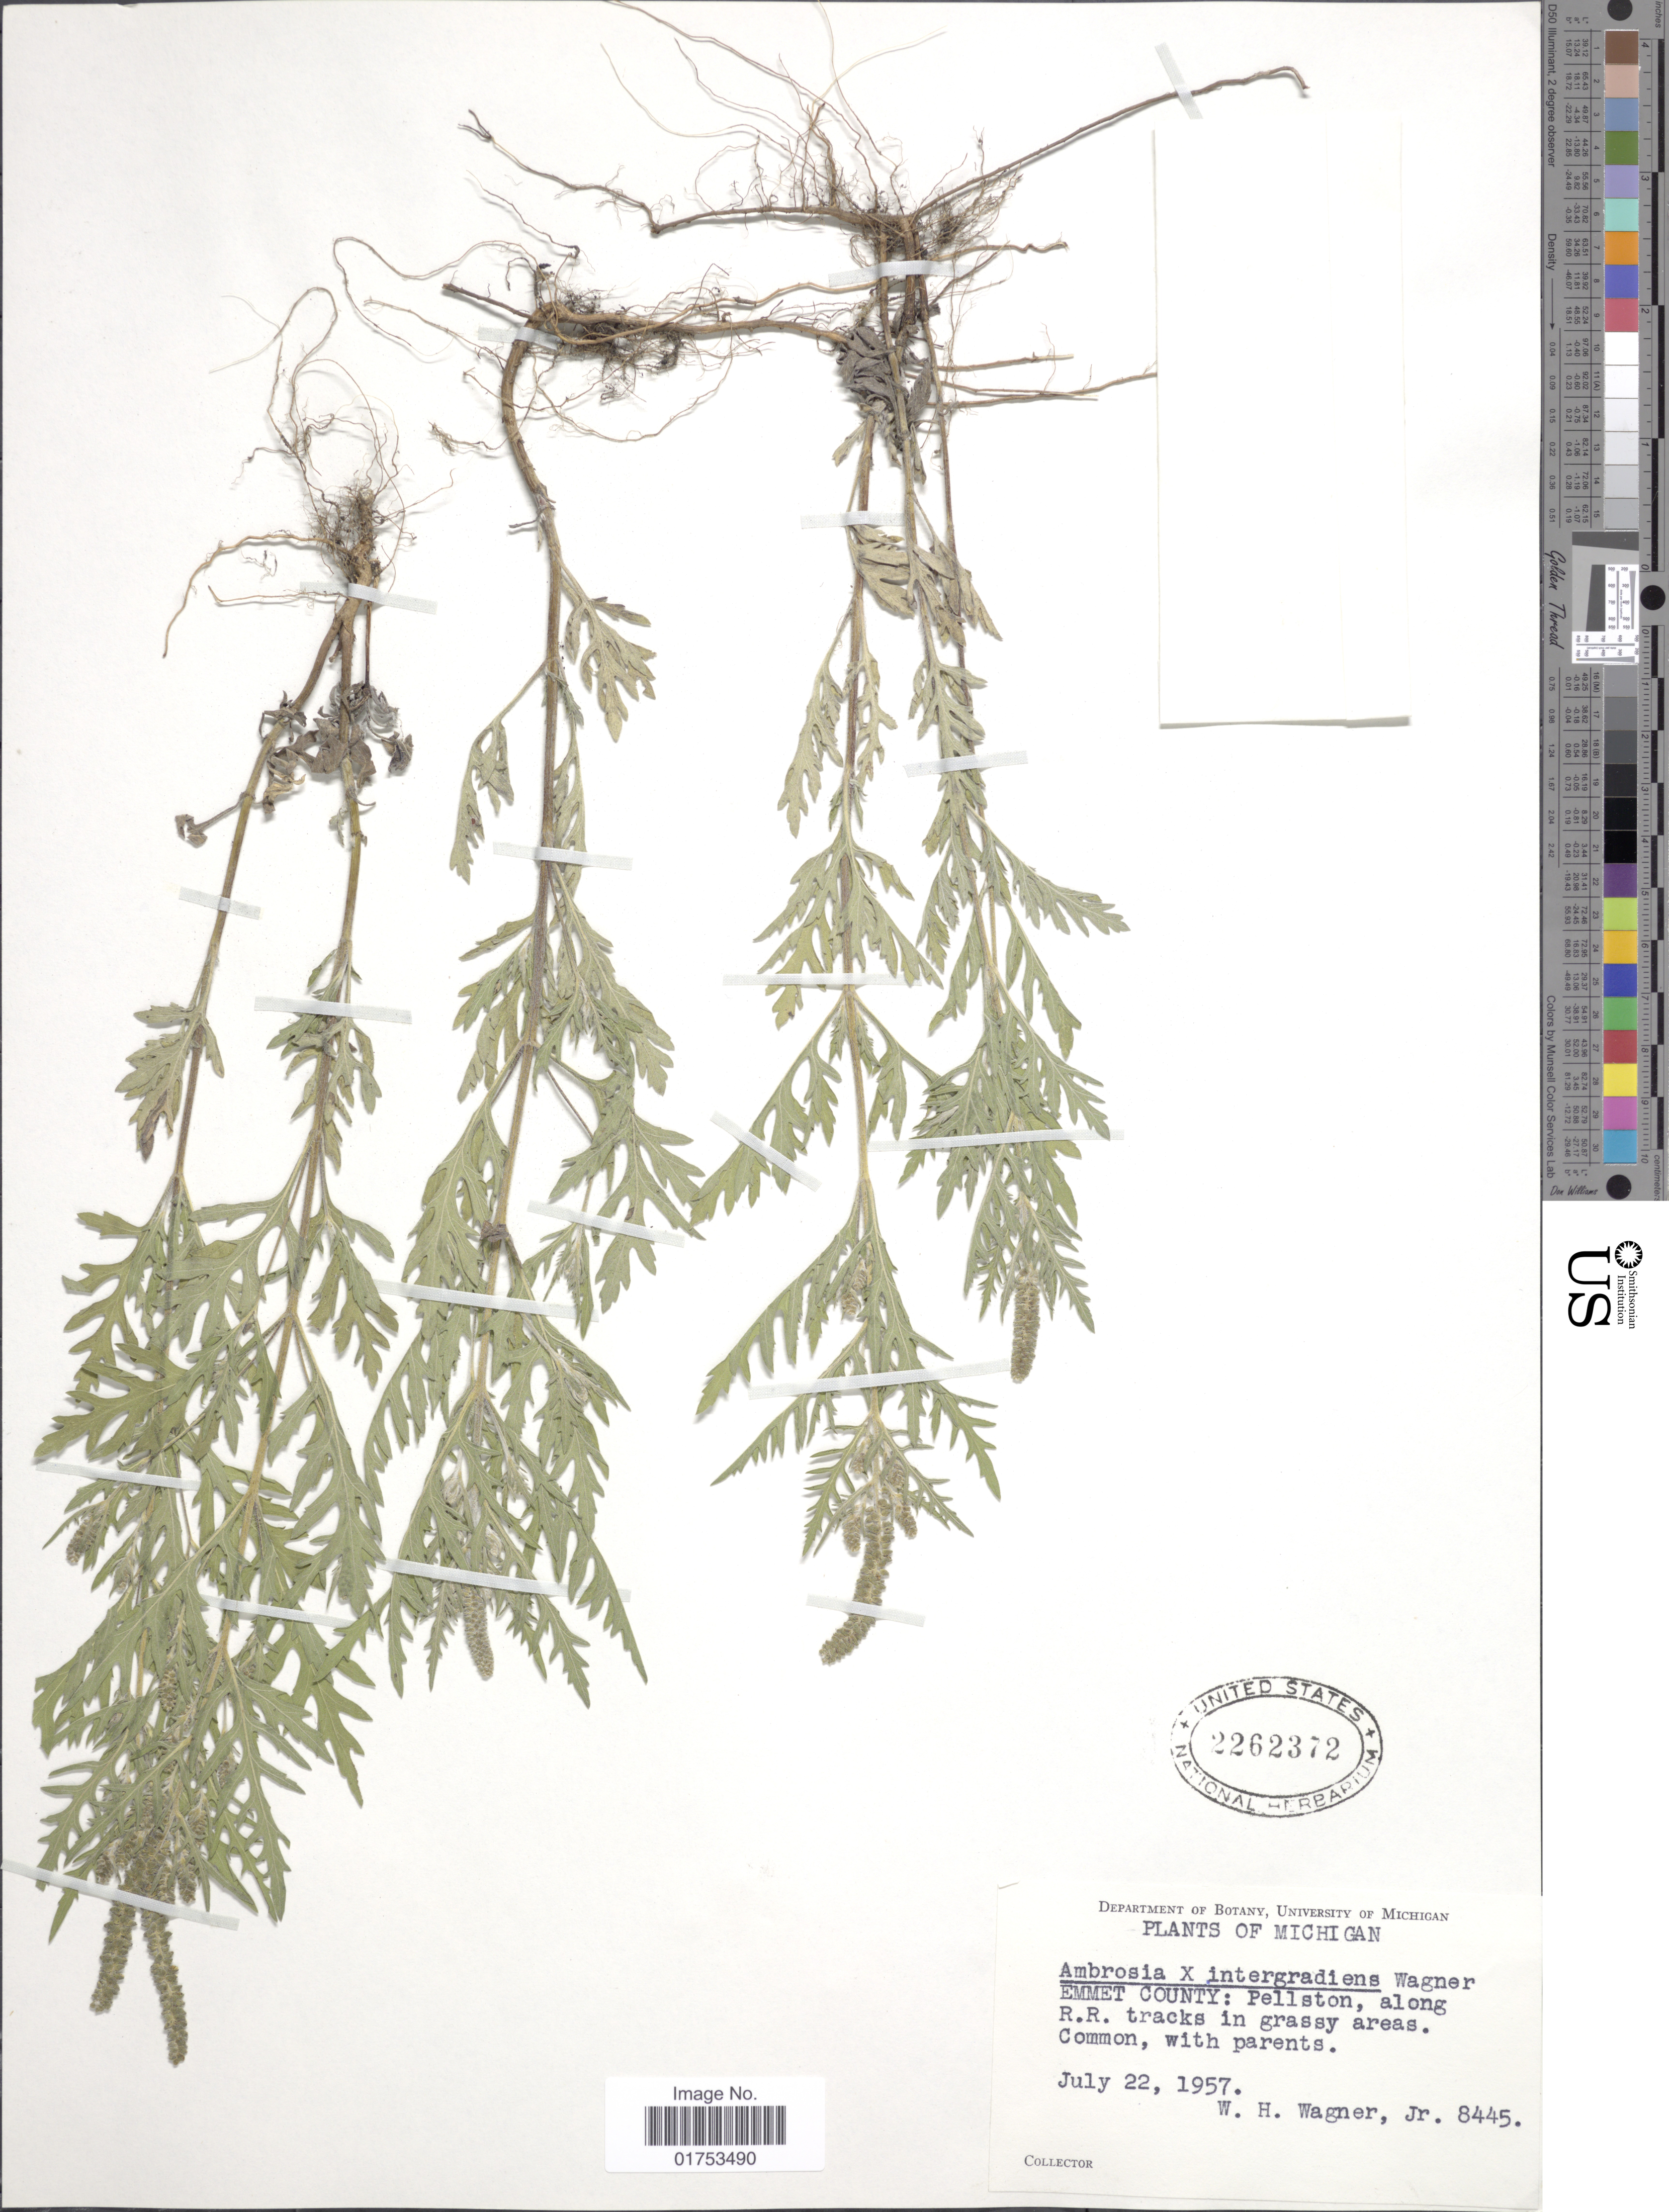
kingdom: Plantae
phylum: Tracheophyta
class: Magnoliopsida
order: Asterales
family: Asteraceae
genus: Ambrosia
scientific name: Ambrosia x intergradiens W.H. Wagner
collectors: W. H. Wagner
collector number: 8445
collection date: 1957-07-22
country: United States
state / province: Michigan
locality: Emmet County: Pellston, along R.R. tracks in grassy areas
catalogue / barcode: US 2262372